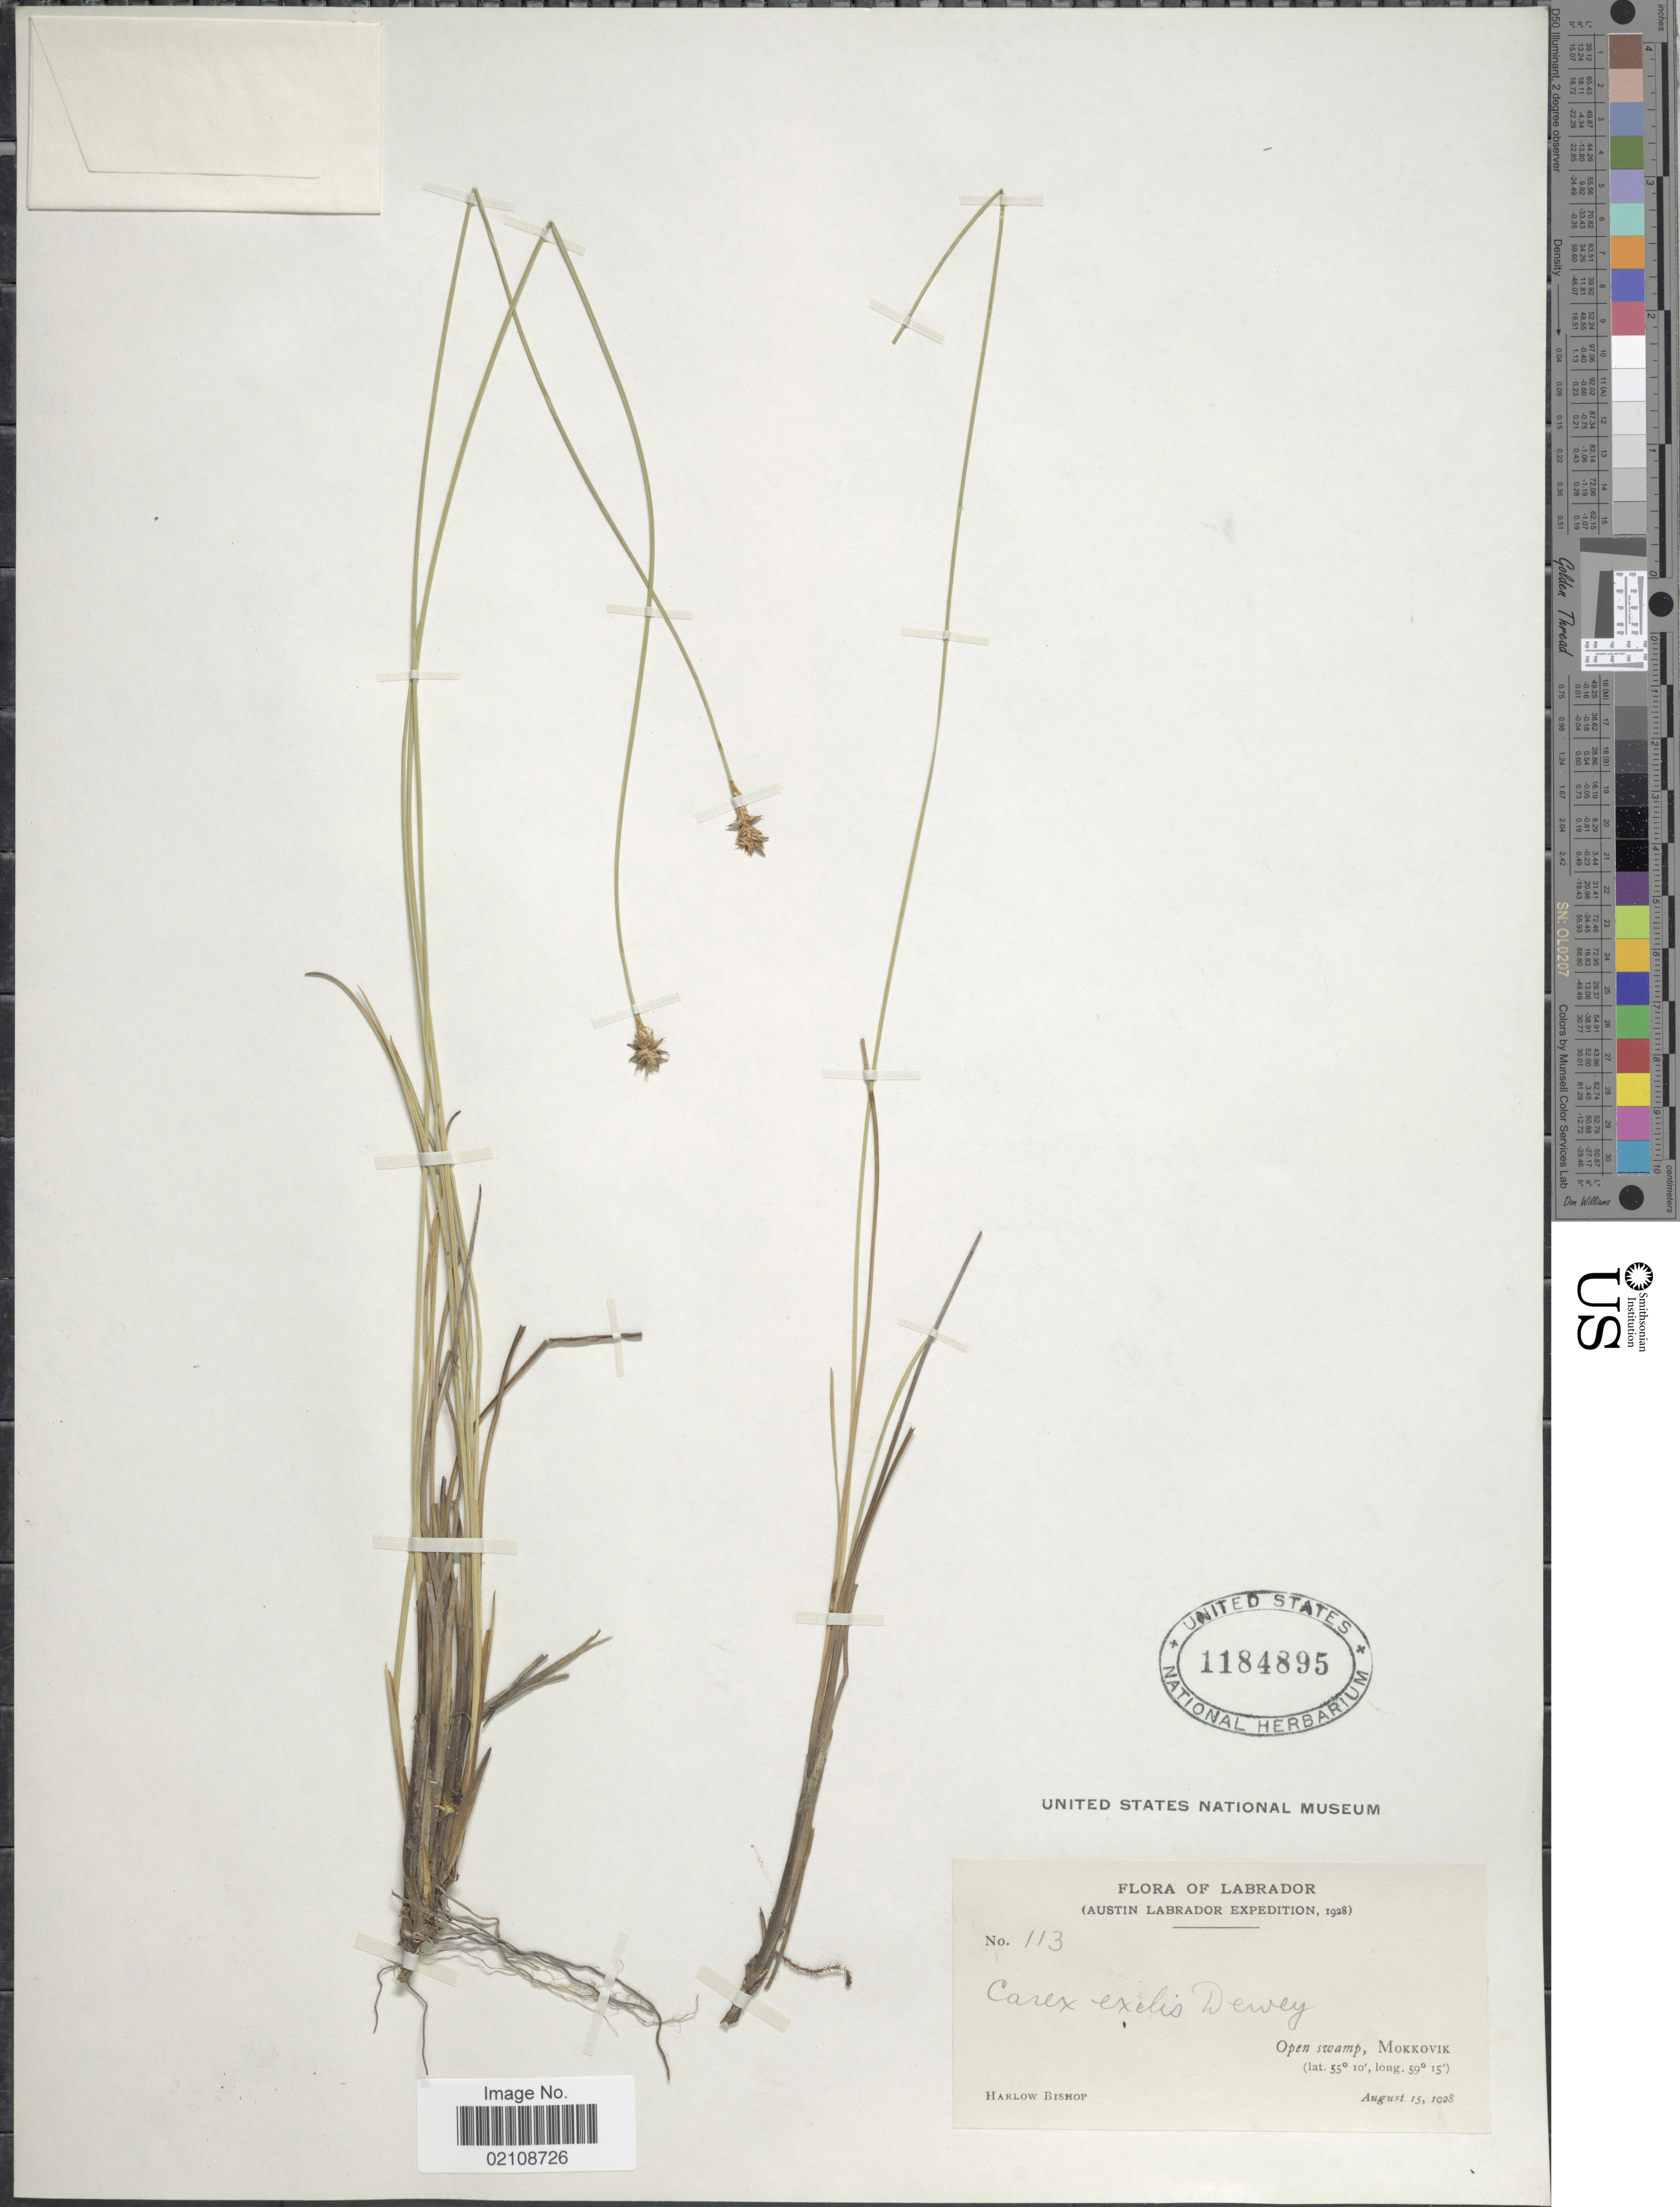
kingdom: Plantae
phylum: Tracheophyta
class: Liliopsida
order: Poales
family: Cyperaceae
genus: Carex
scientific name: Carex exilis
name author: Dewey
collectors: H. Bishop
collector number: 113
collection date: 1928-08-15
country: Canada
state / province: Newfoundland and Labrador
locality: Labrador, Austin Labrador, open swamp, Mokkovik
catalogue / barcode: US 1184895